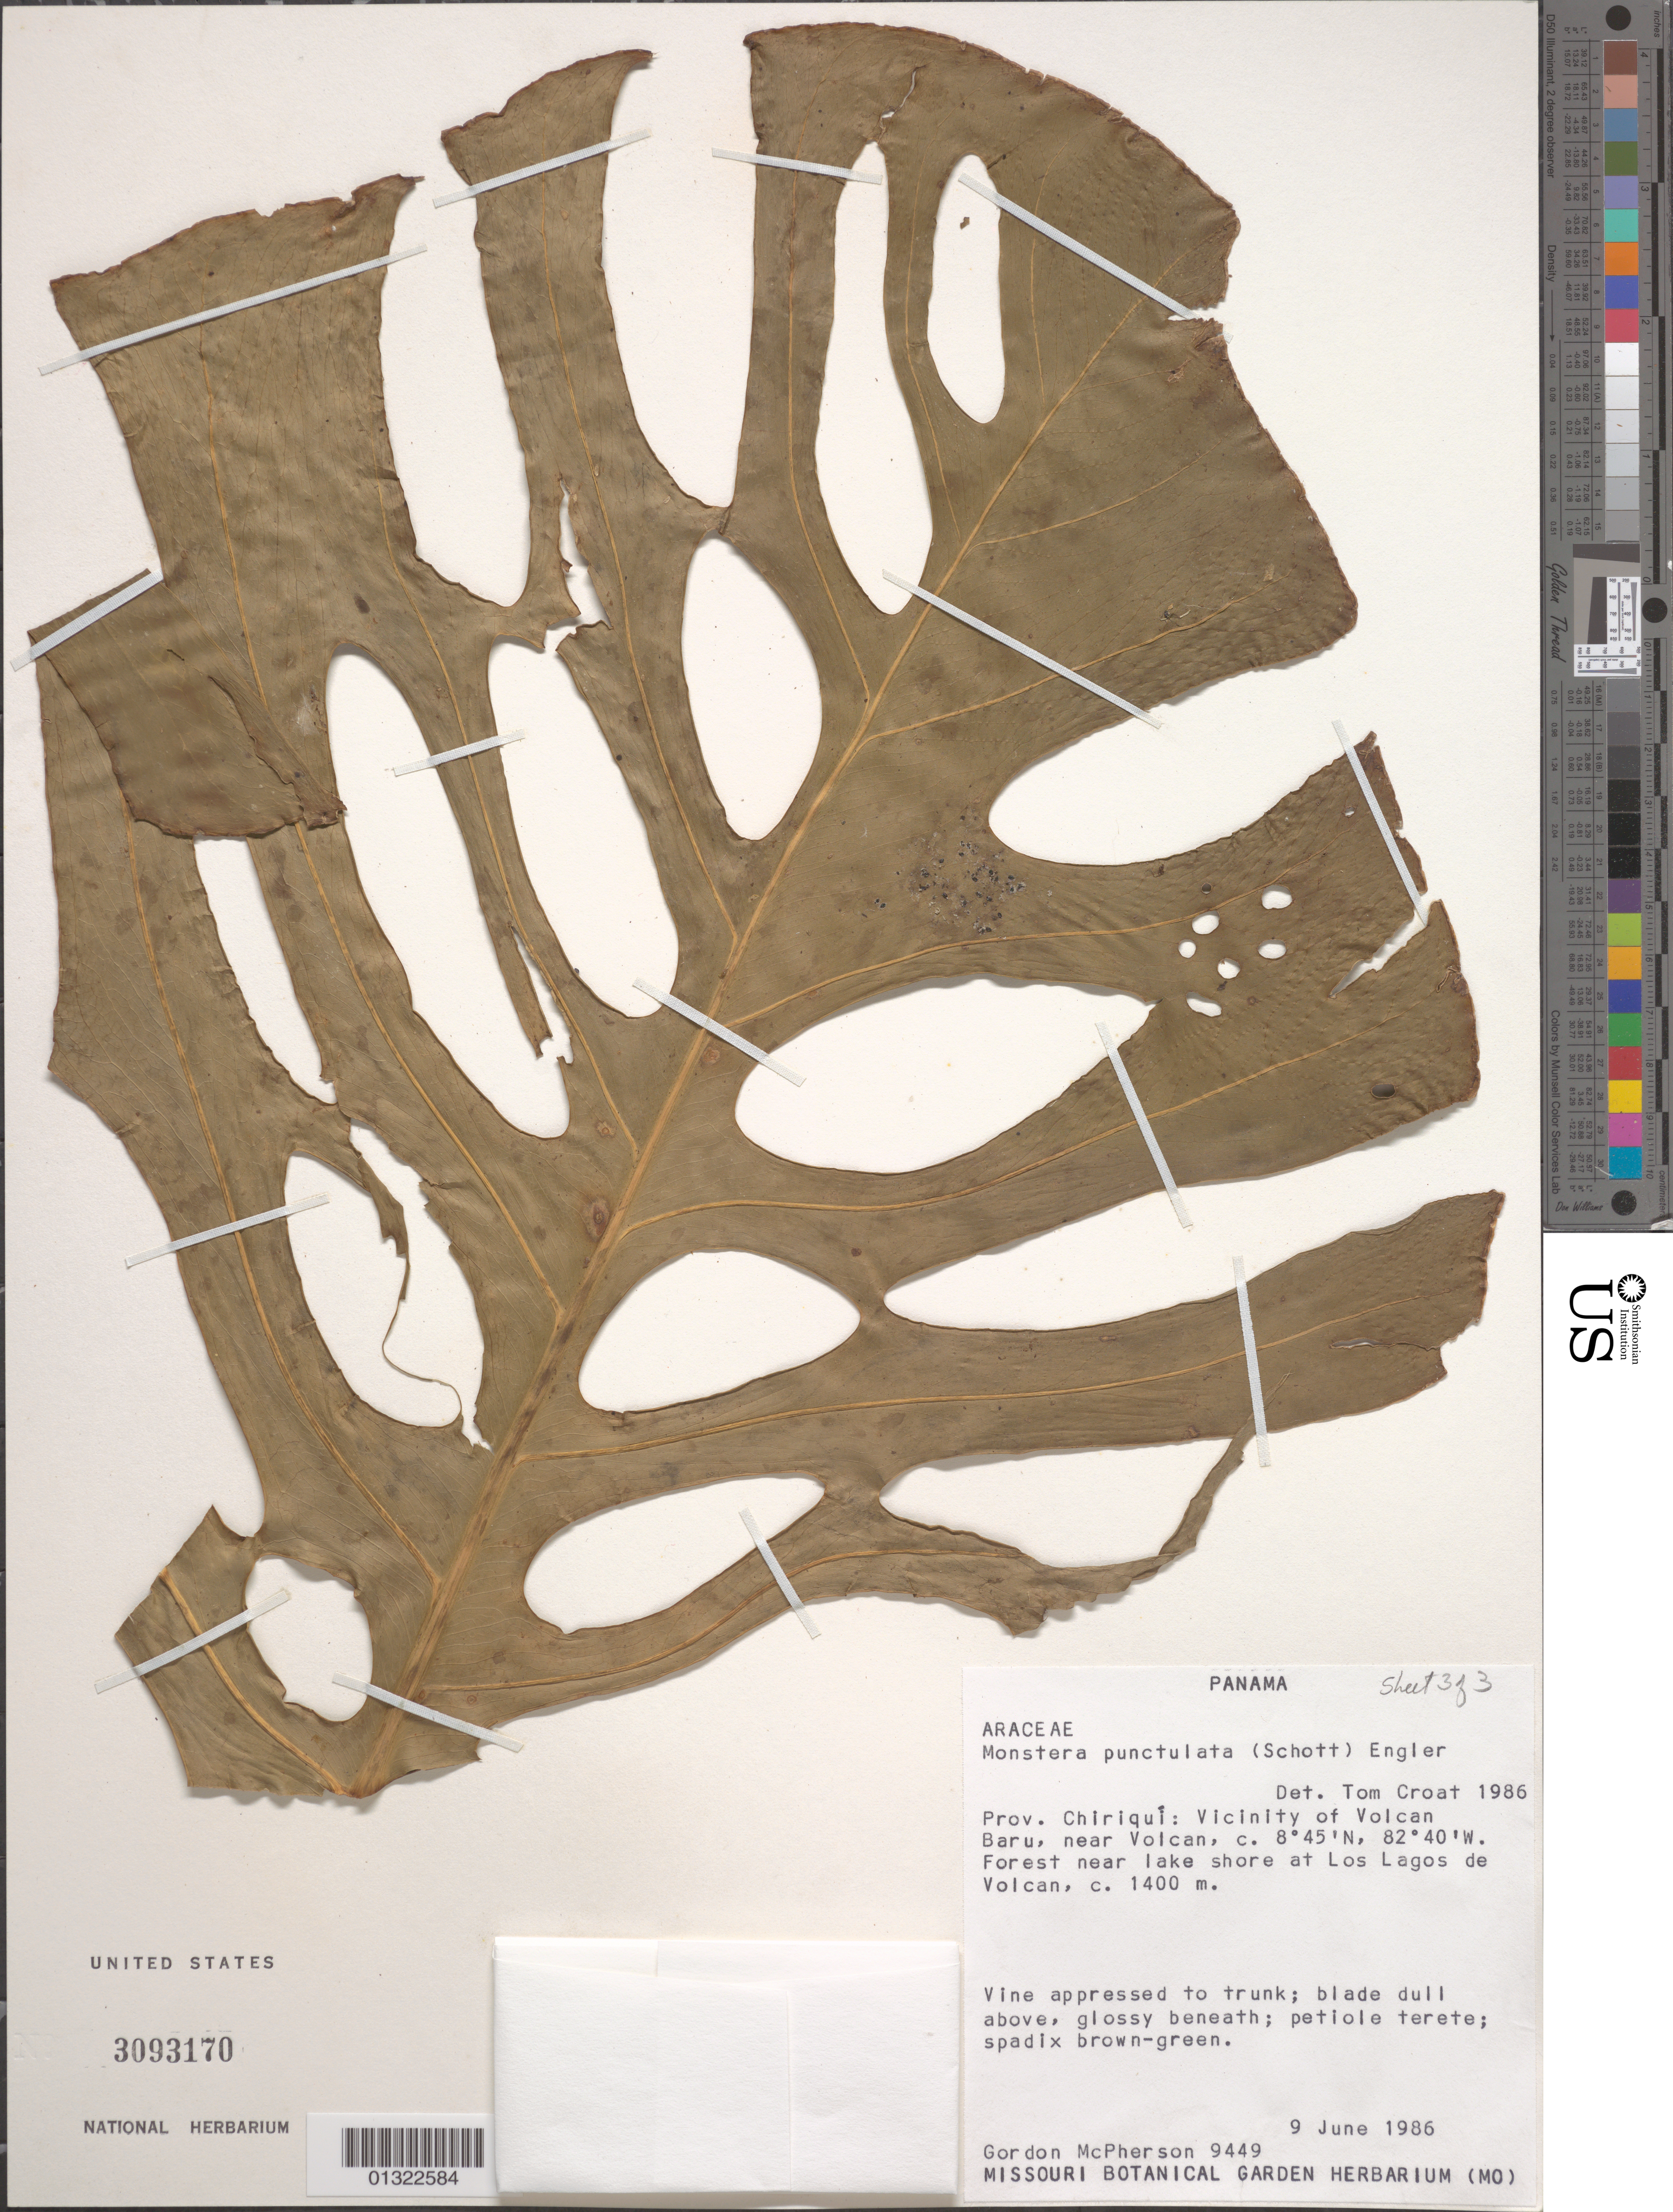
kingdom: Plantae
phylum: Tracheophyta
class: Liliopsida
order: Alismatales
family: Araceae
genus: Monstera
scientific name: Monstera punctulata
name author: (Schott) Schott ex Engl.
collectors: G. D. McPherson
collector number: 9449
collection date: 1986-06-09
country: Panama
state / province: Chiriqui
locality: Prov. Chiriqui: Vicinity of Volcan Baru, near Volcan. Forest near lake shore at Los Lagos de Volcan.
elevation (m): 1400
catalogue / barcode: US 3093170